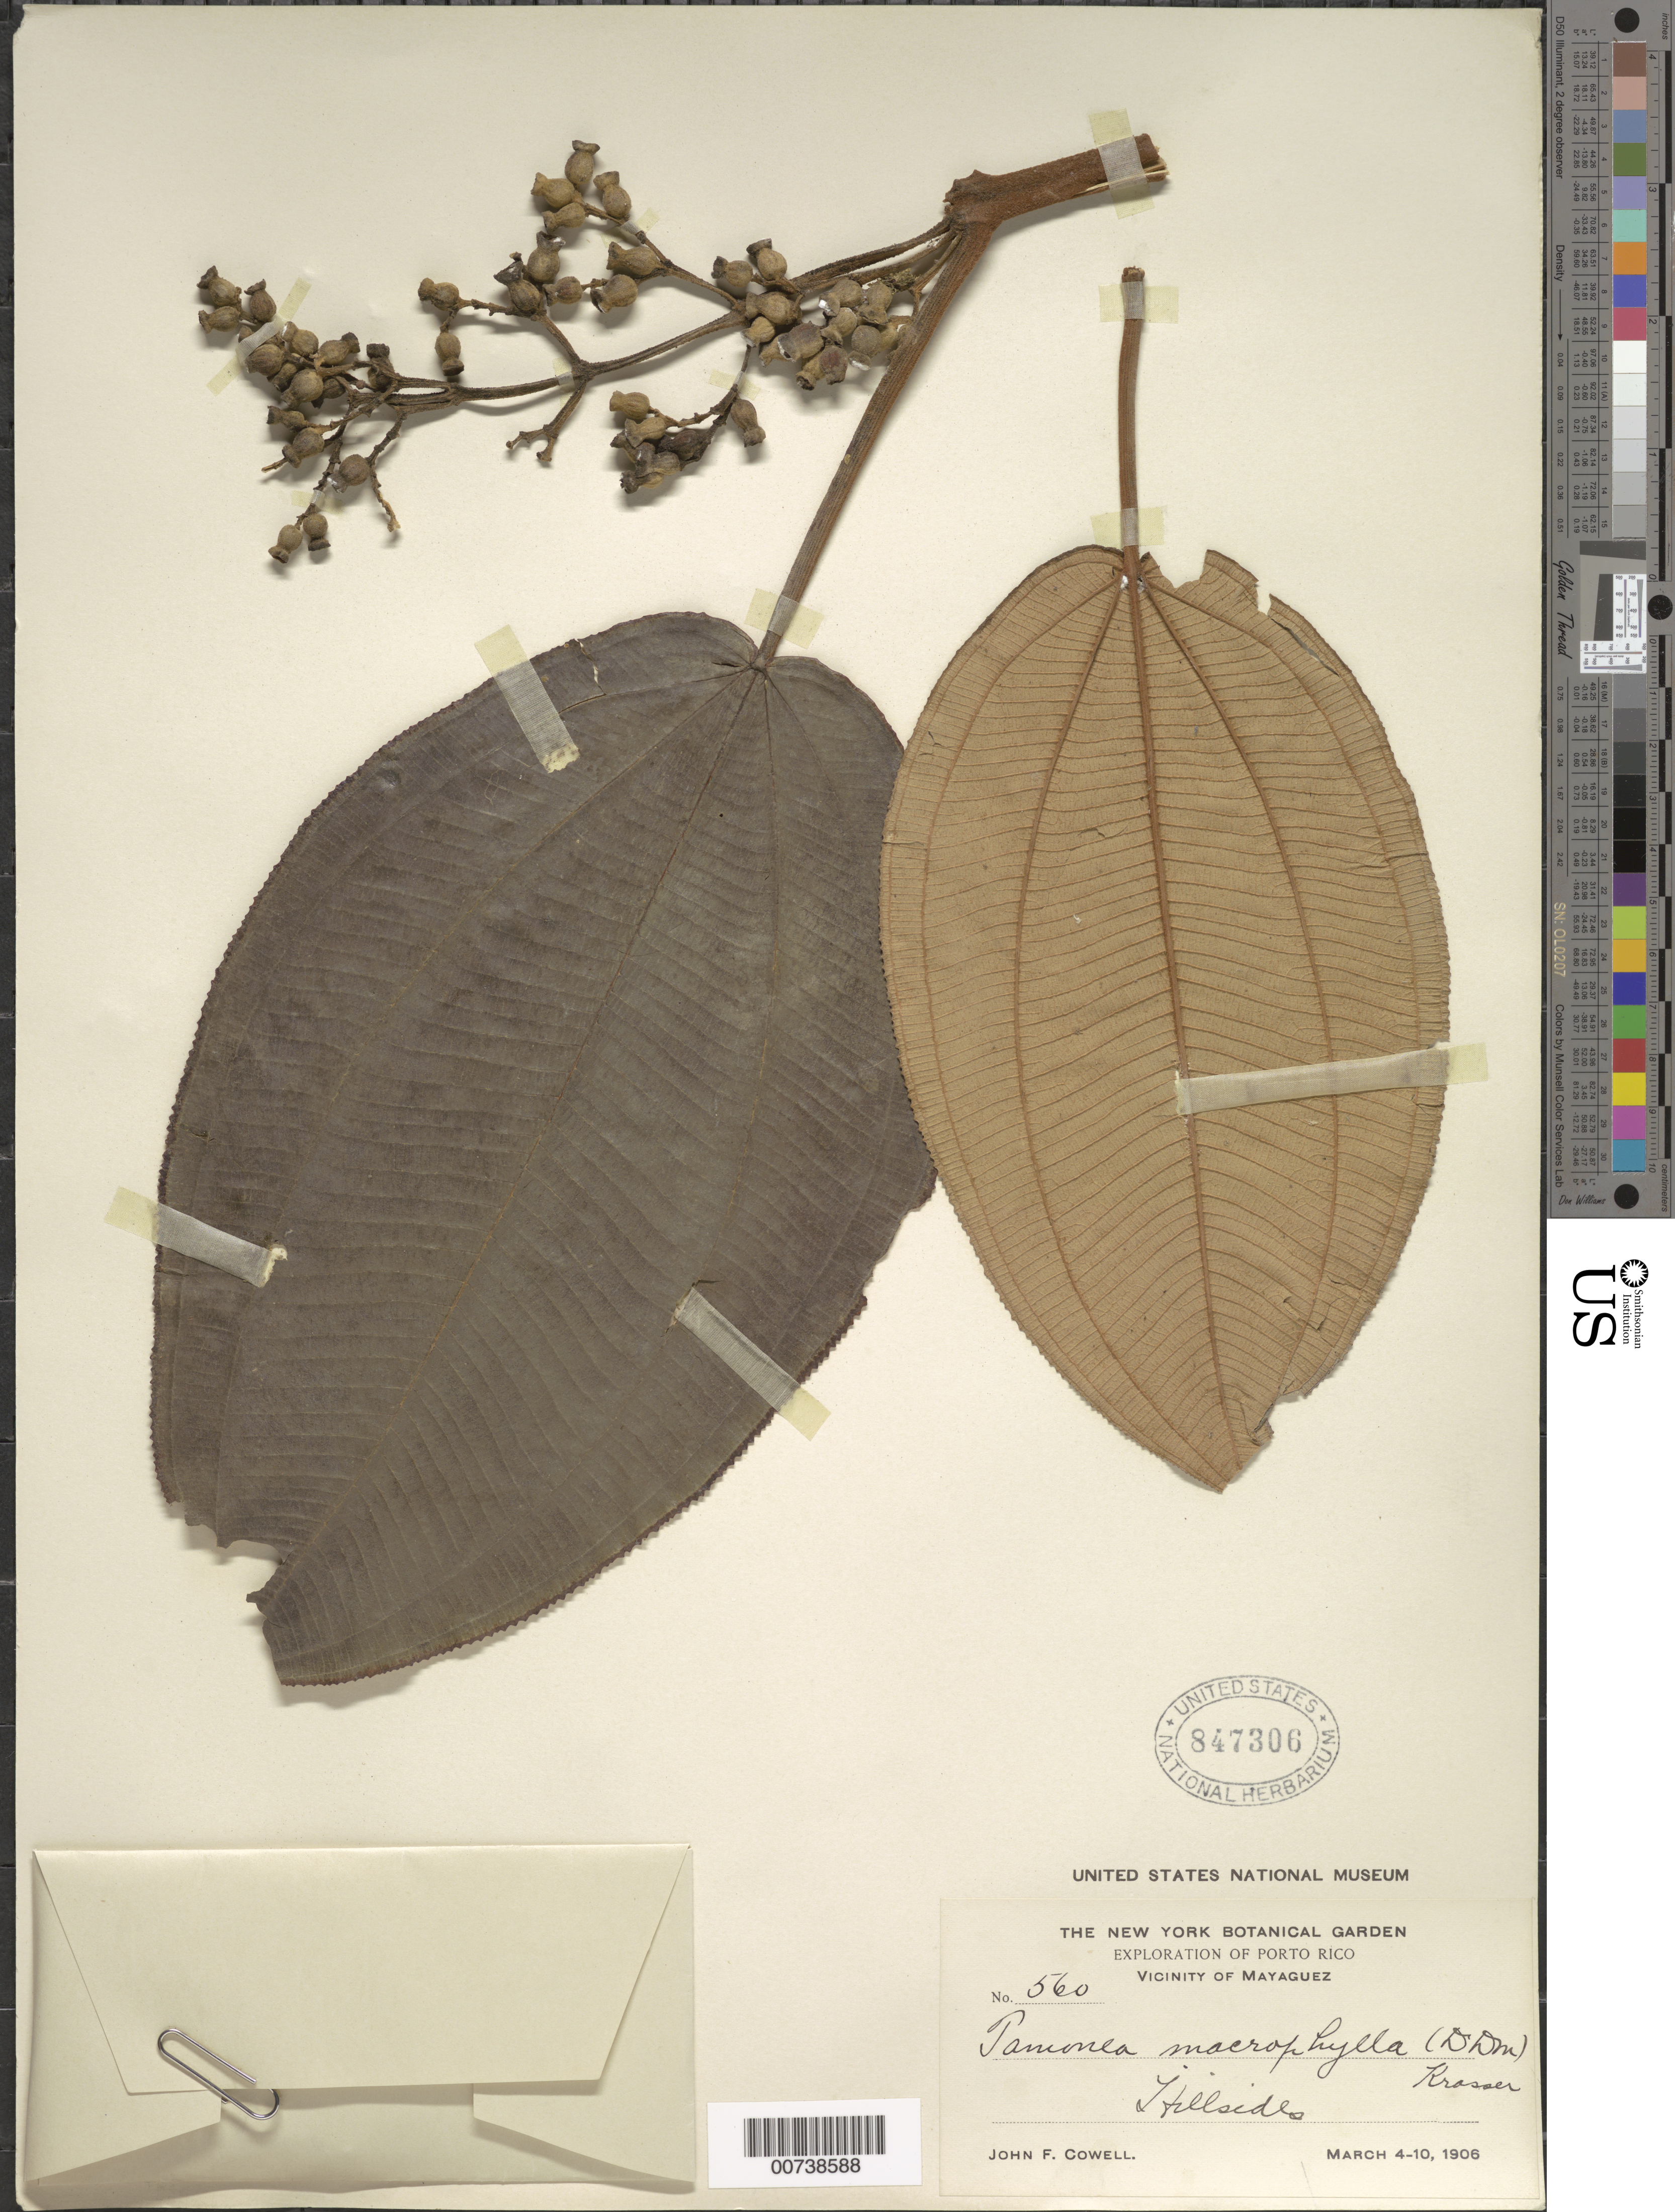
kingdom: Plantae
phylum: Tracheophyta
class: Magnoliopsida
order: Myrtales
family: Melastomataceae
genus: Miconia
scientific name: Miconia serrulata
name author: (DC.) Naudin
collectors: J. F. Cowell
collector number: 560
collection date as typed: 04 Mar 1906 to 10 Mar 1906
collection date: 1906-03-04/1906-03-10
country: Puerto Rico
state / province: Mayagüez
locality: Vicinity of Mayaguez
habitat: Hillsides, near Mayaguez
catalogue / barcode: US 847306